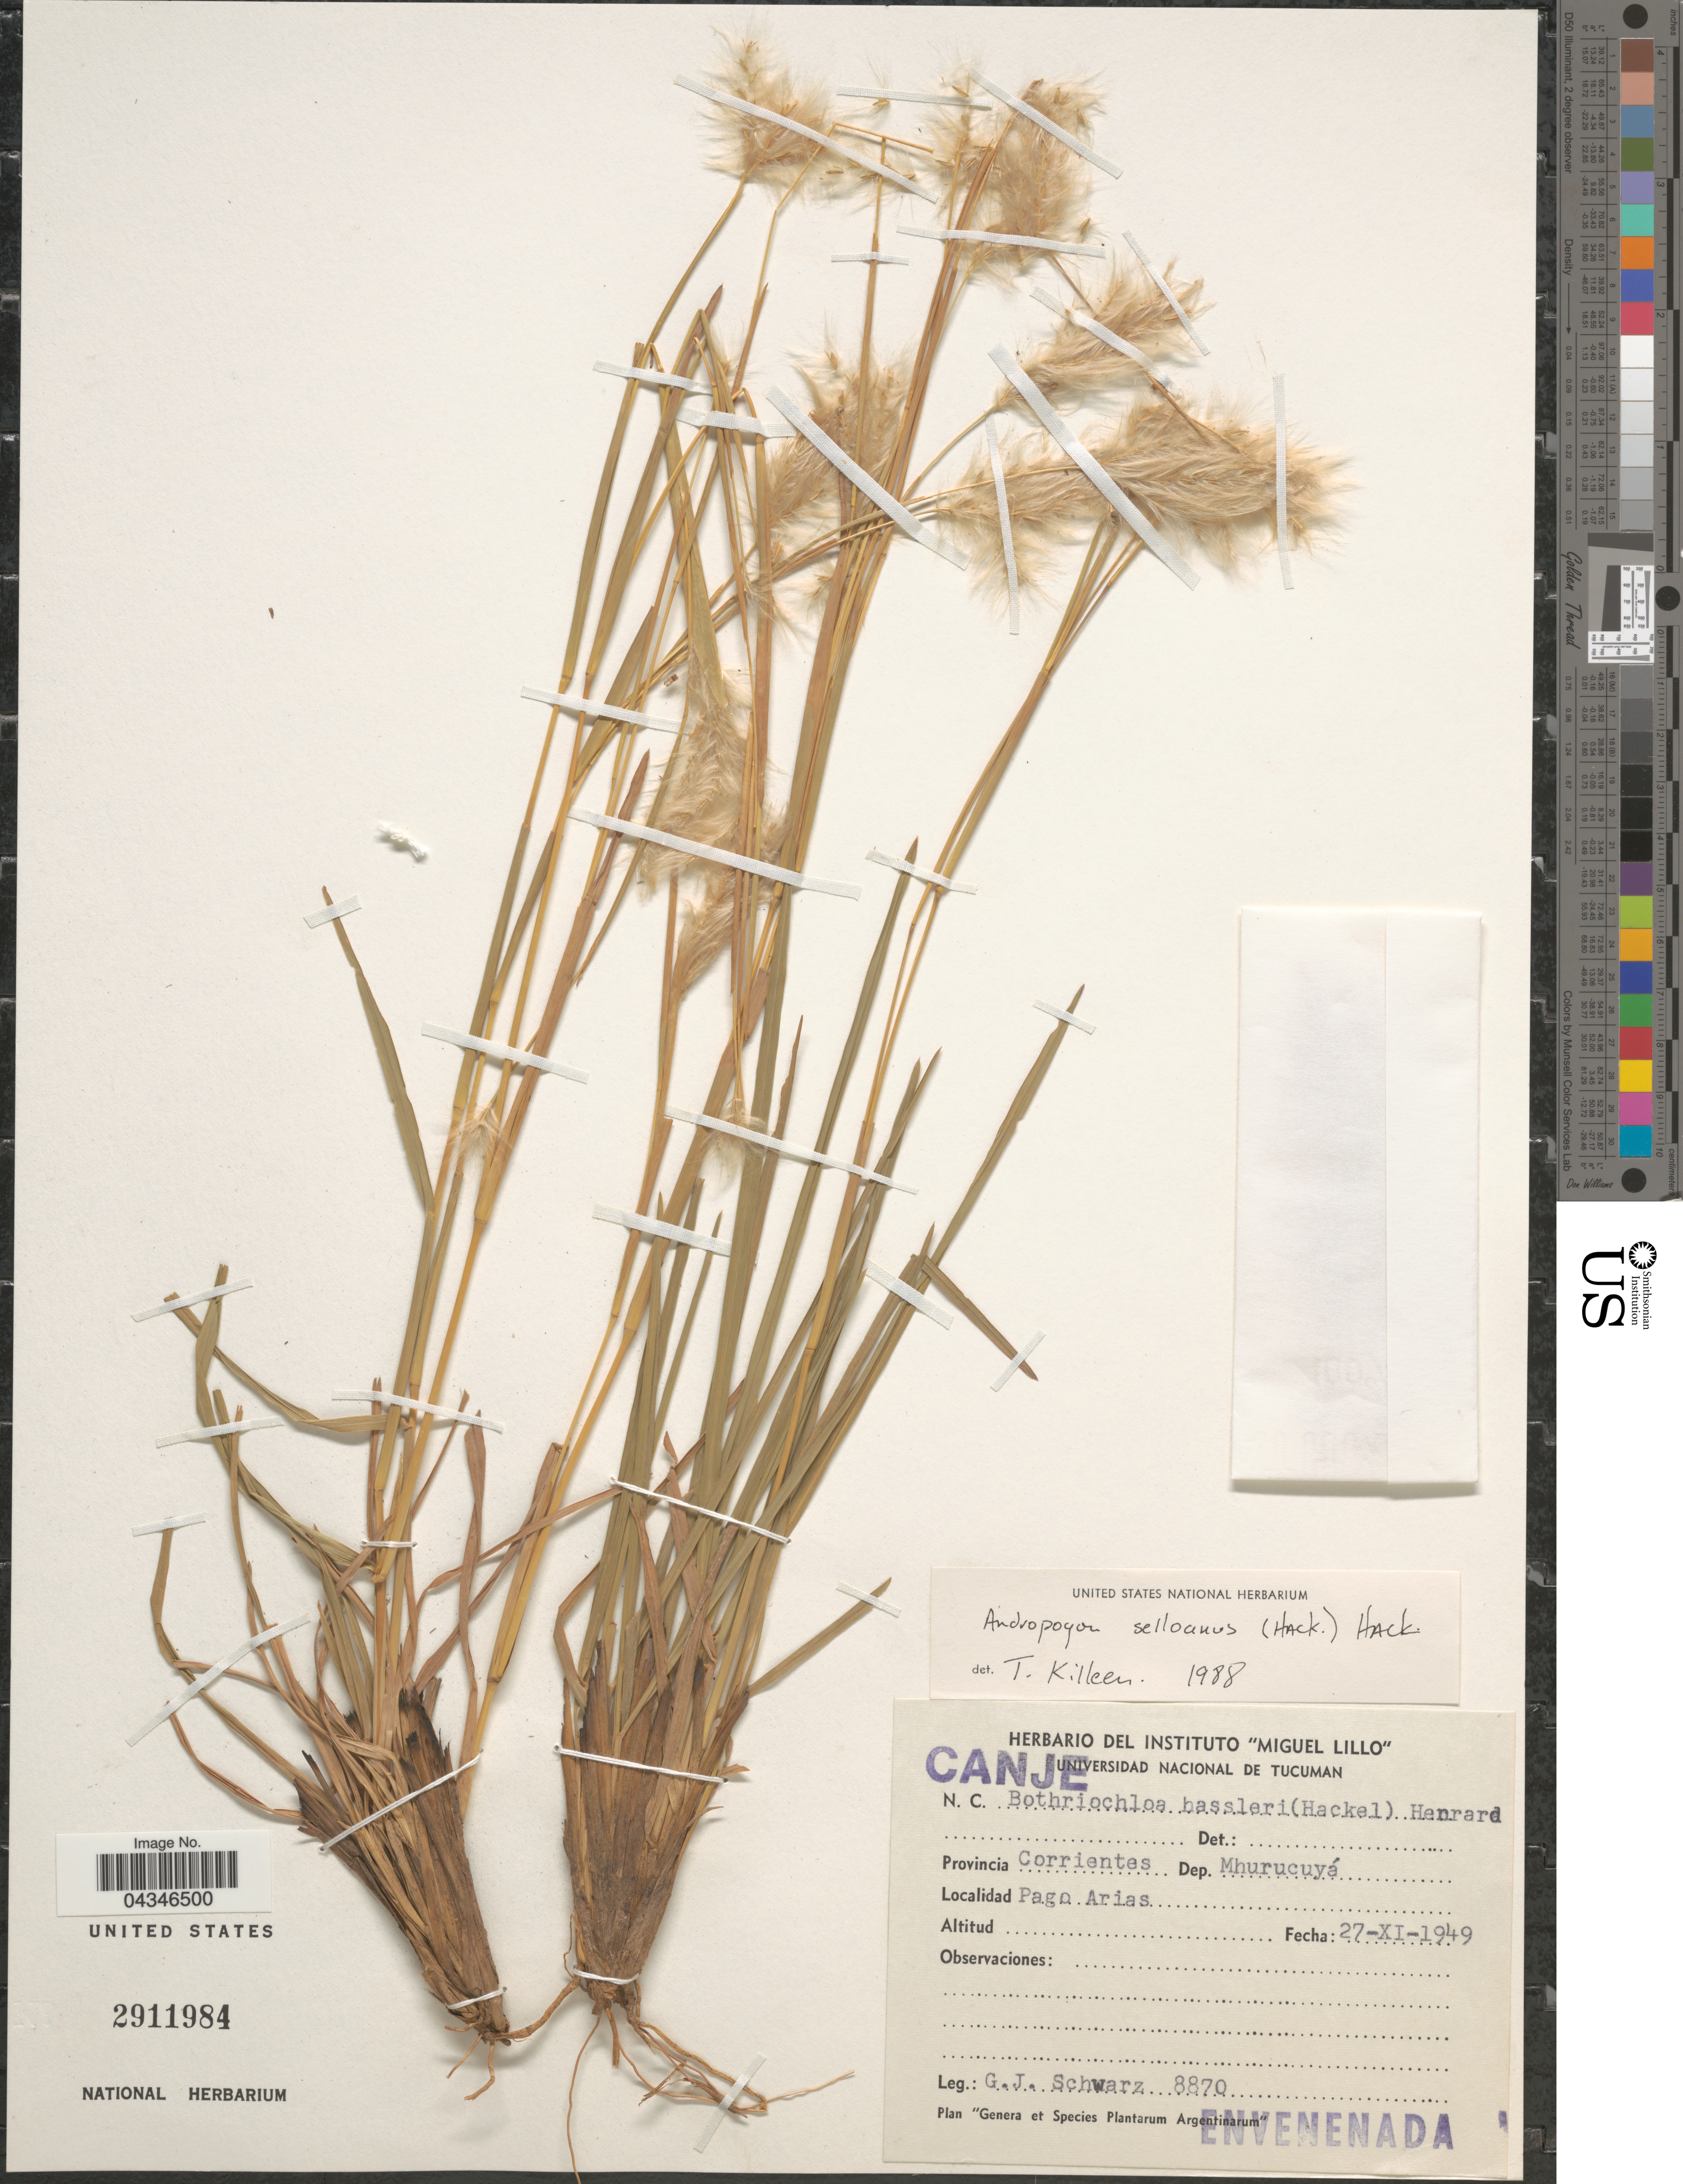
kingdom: Plantae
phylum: Tracheophyta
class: Liliopsida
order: Poales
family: Poaceae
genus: Andropogon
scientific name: Andropogon selloanus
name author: (Hack.) Hack.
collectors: G. J. Schwarz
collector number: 8870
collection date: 1949-11-27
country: Argentina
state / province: Corrientes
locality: Dep. Mburucuyá. Pago Arias.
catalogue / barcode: US 2911984